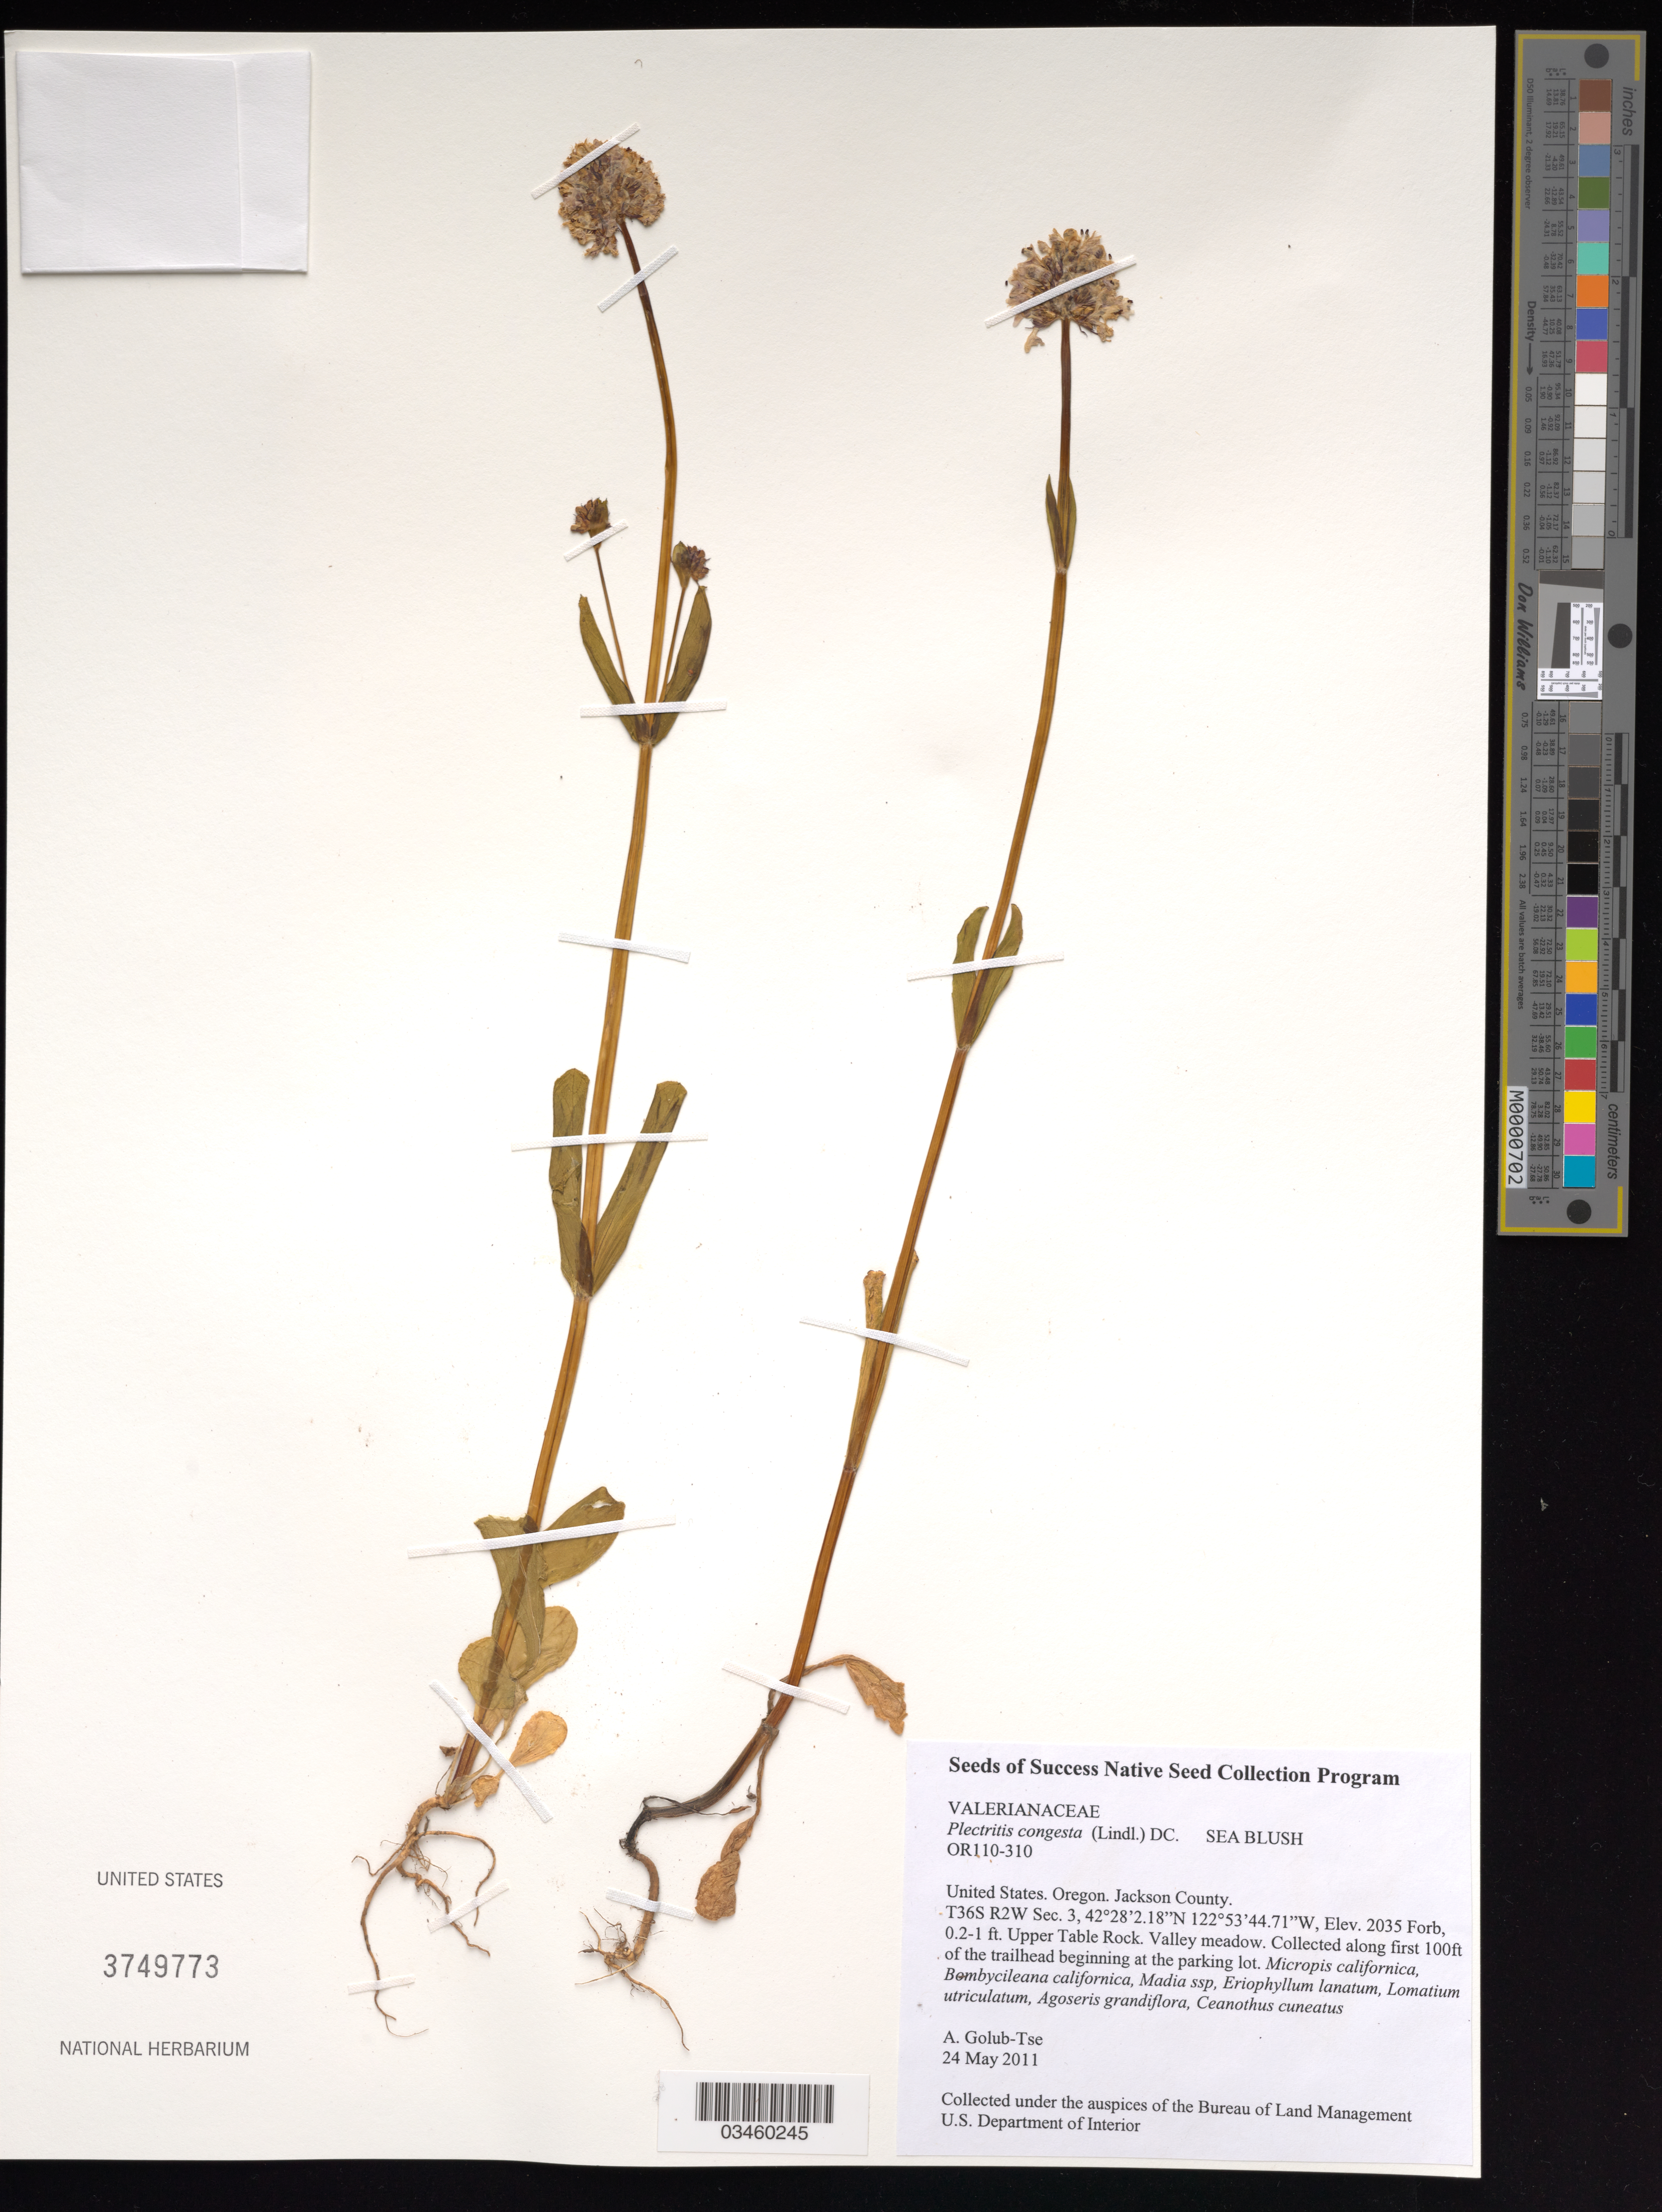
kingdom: Plantae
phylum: Tracheophyta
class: Magnoliopsida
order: Dipsacales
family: Caprifoliaceae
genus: Plectritis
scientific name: Plectritis congesta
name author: (Lindl.) DC.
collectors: S. Golub-Tse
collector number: OR110-310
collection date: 2011-05-24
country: United States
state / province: Oregon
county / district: Jackson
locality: Upper Table Rock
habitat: Valley meadow. With Micropis californica, Madia sp., Agoseris grandiflora, ect.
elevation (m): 620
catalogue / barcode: US 3749773